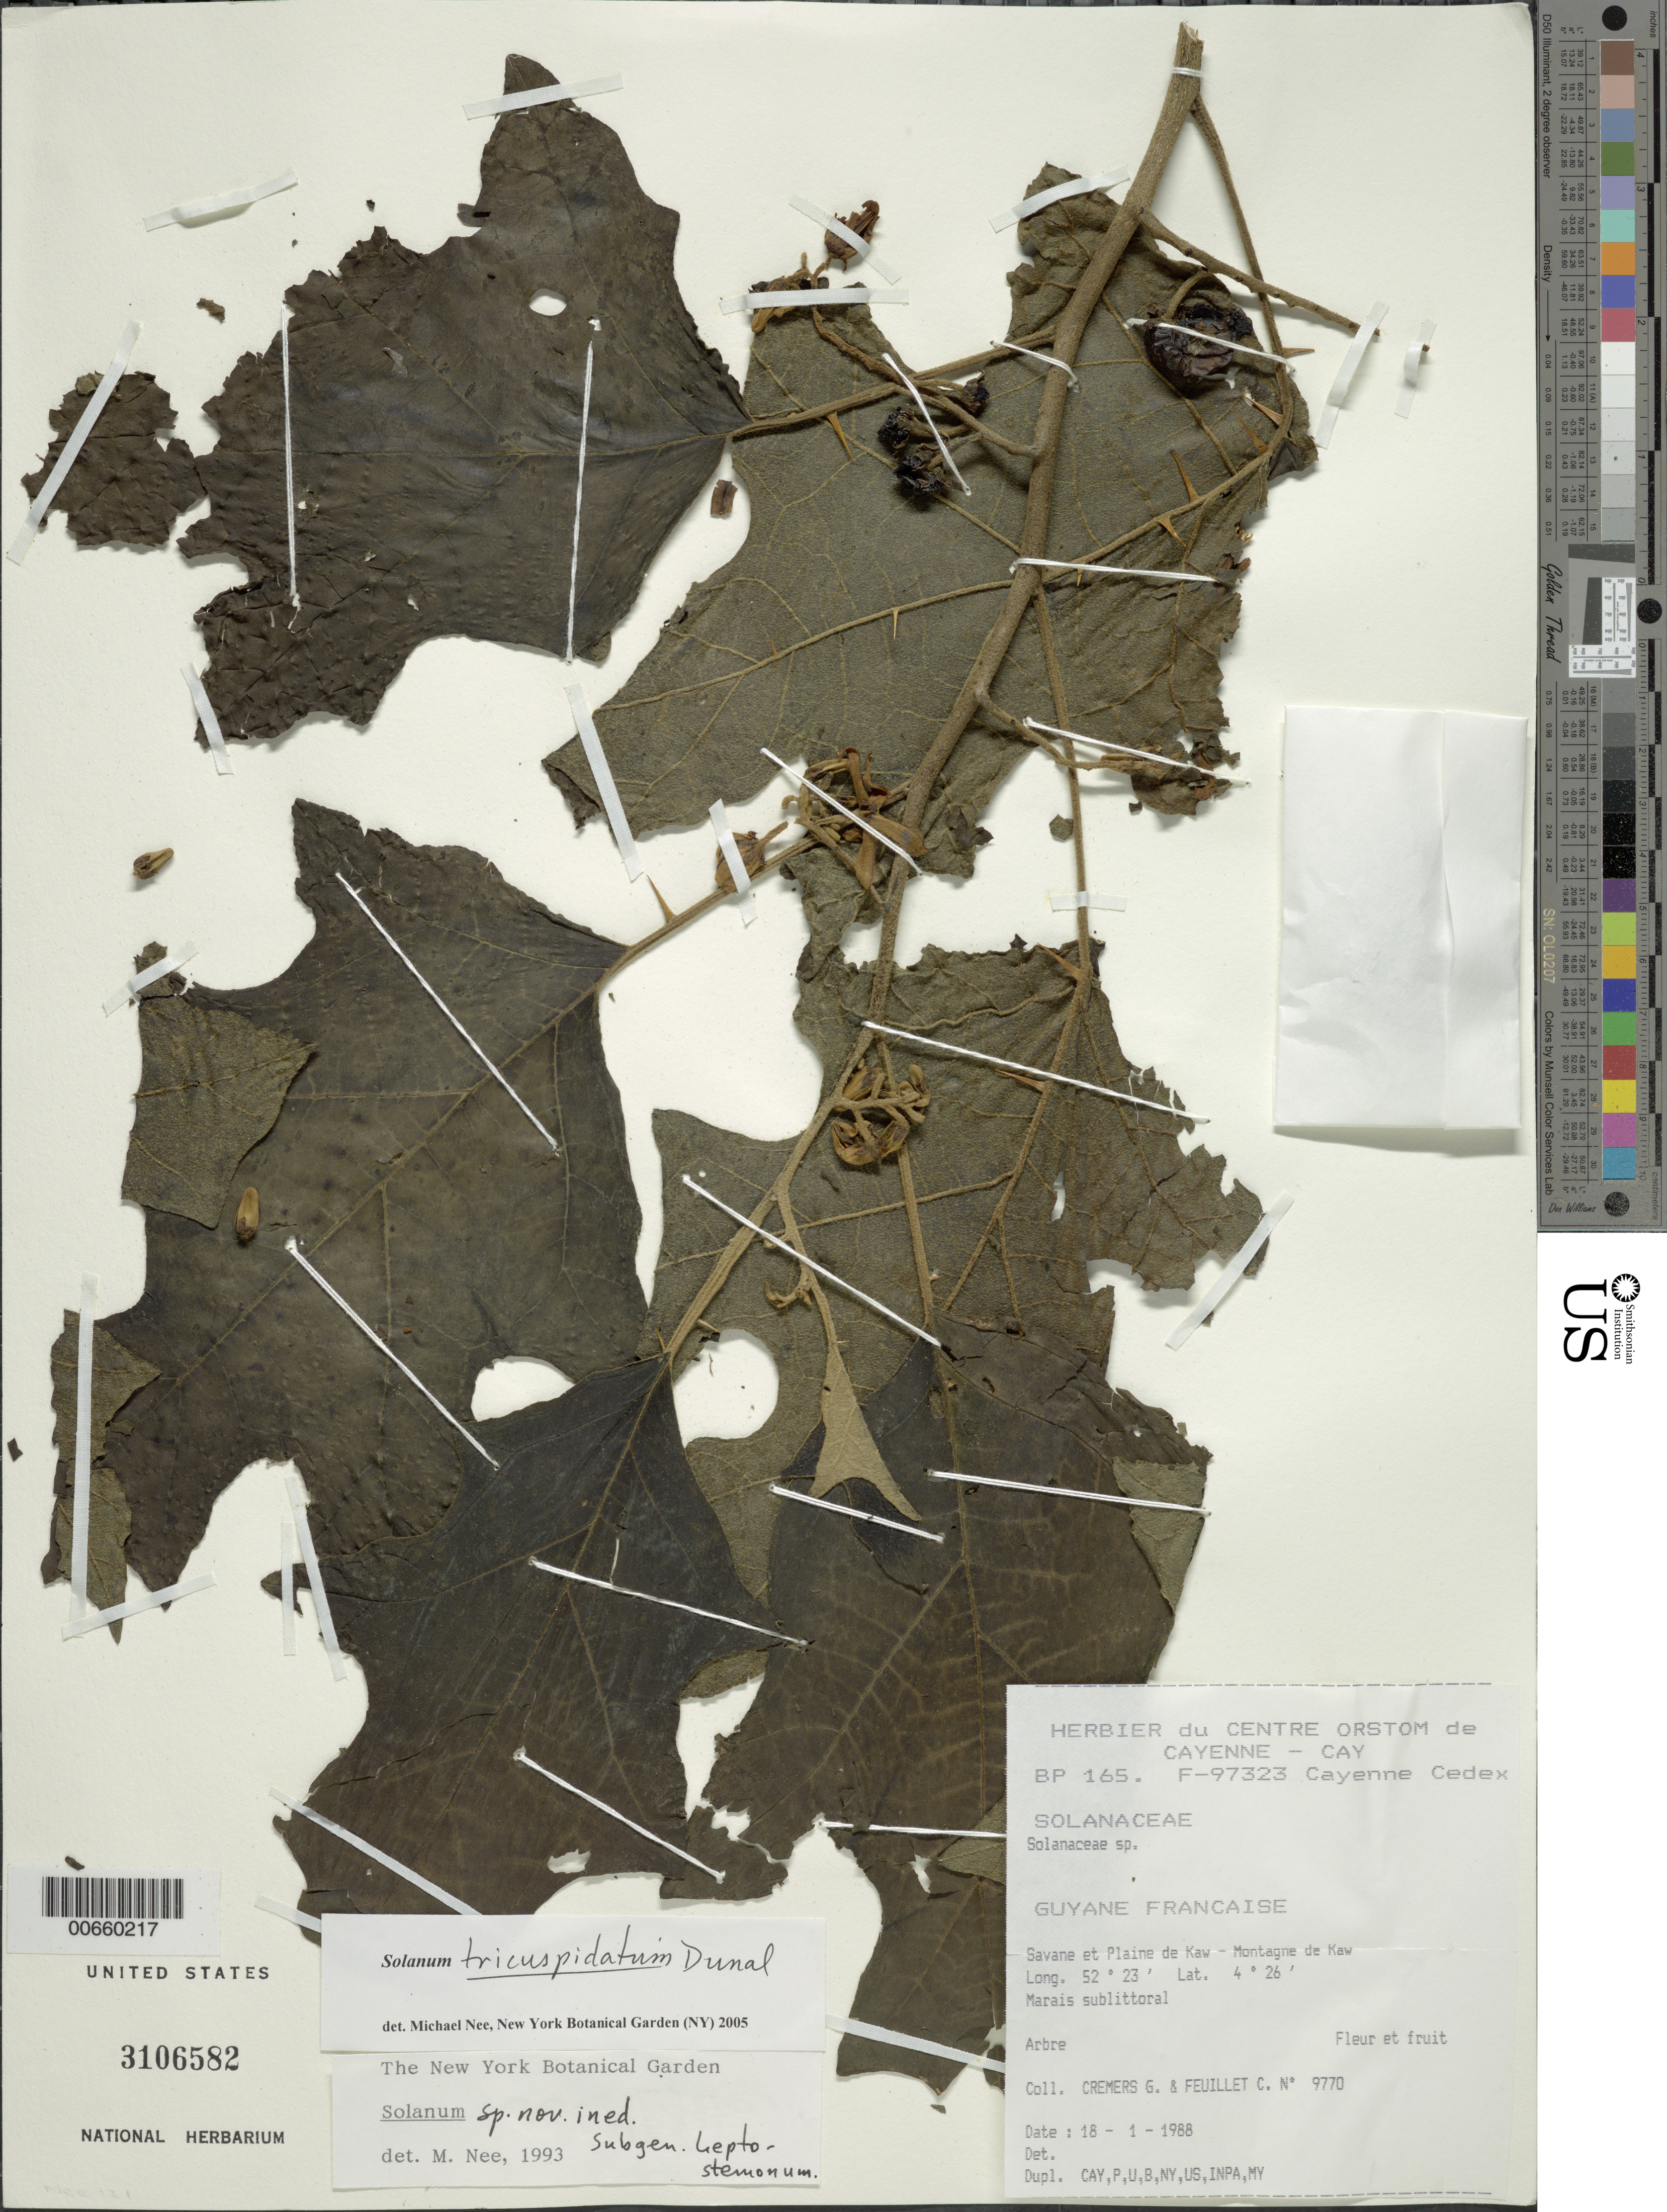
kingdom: Plantae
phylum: Tracheophyta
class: Magnoliopsida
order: Solanales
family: Solanaceae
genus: Solanum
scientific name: Solanum viarum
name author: Dunal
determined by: Nee, Michael H.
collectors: G. Cremers & C. Feuillet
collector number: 9770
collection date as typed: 1 Jan 1988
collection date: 1988-01-01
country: French Guiana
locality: Savane & Plaine de Kaw, Montagne de Kaw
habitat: Marais sublittoral.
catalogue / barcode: US 3106582